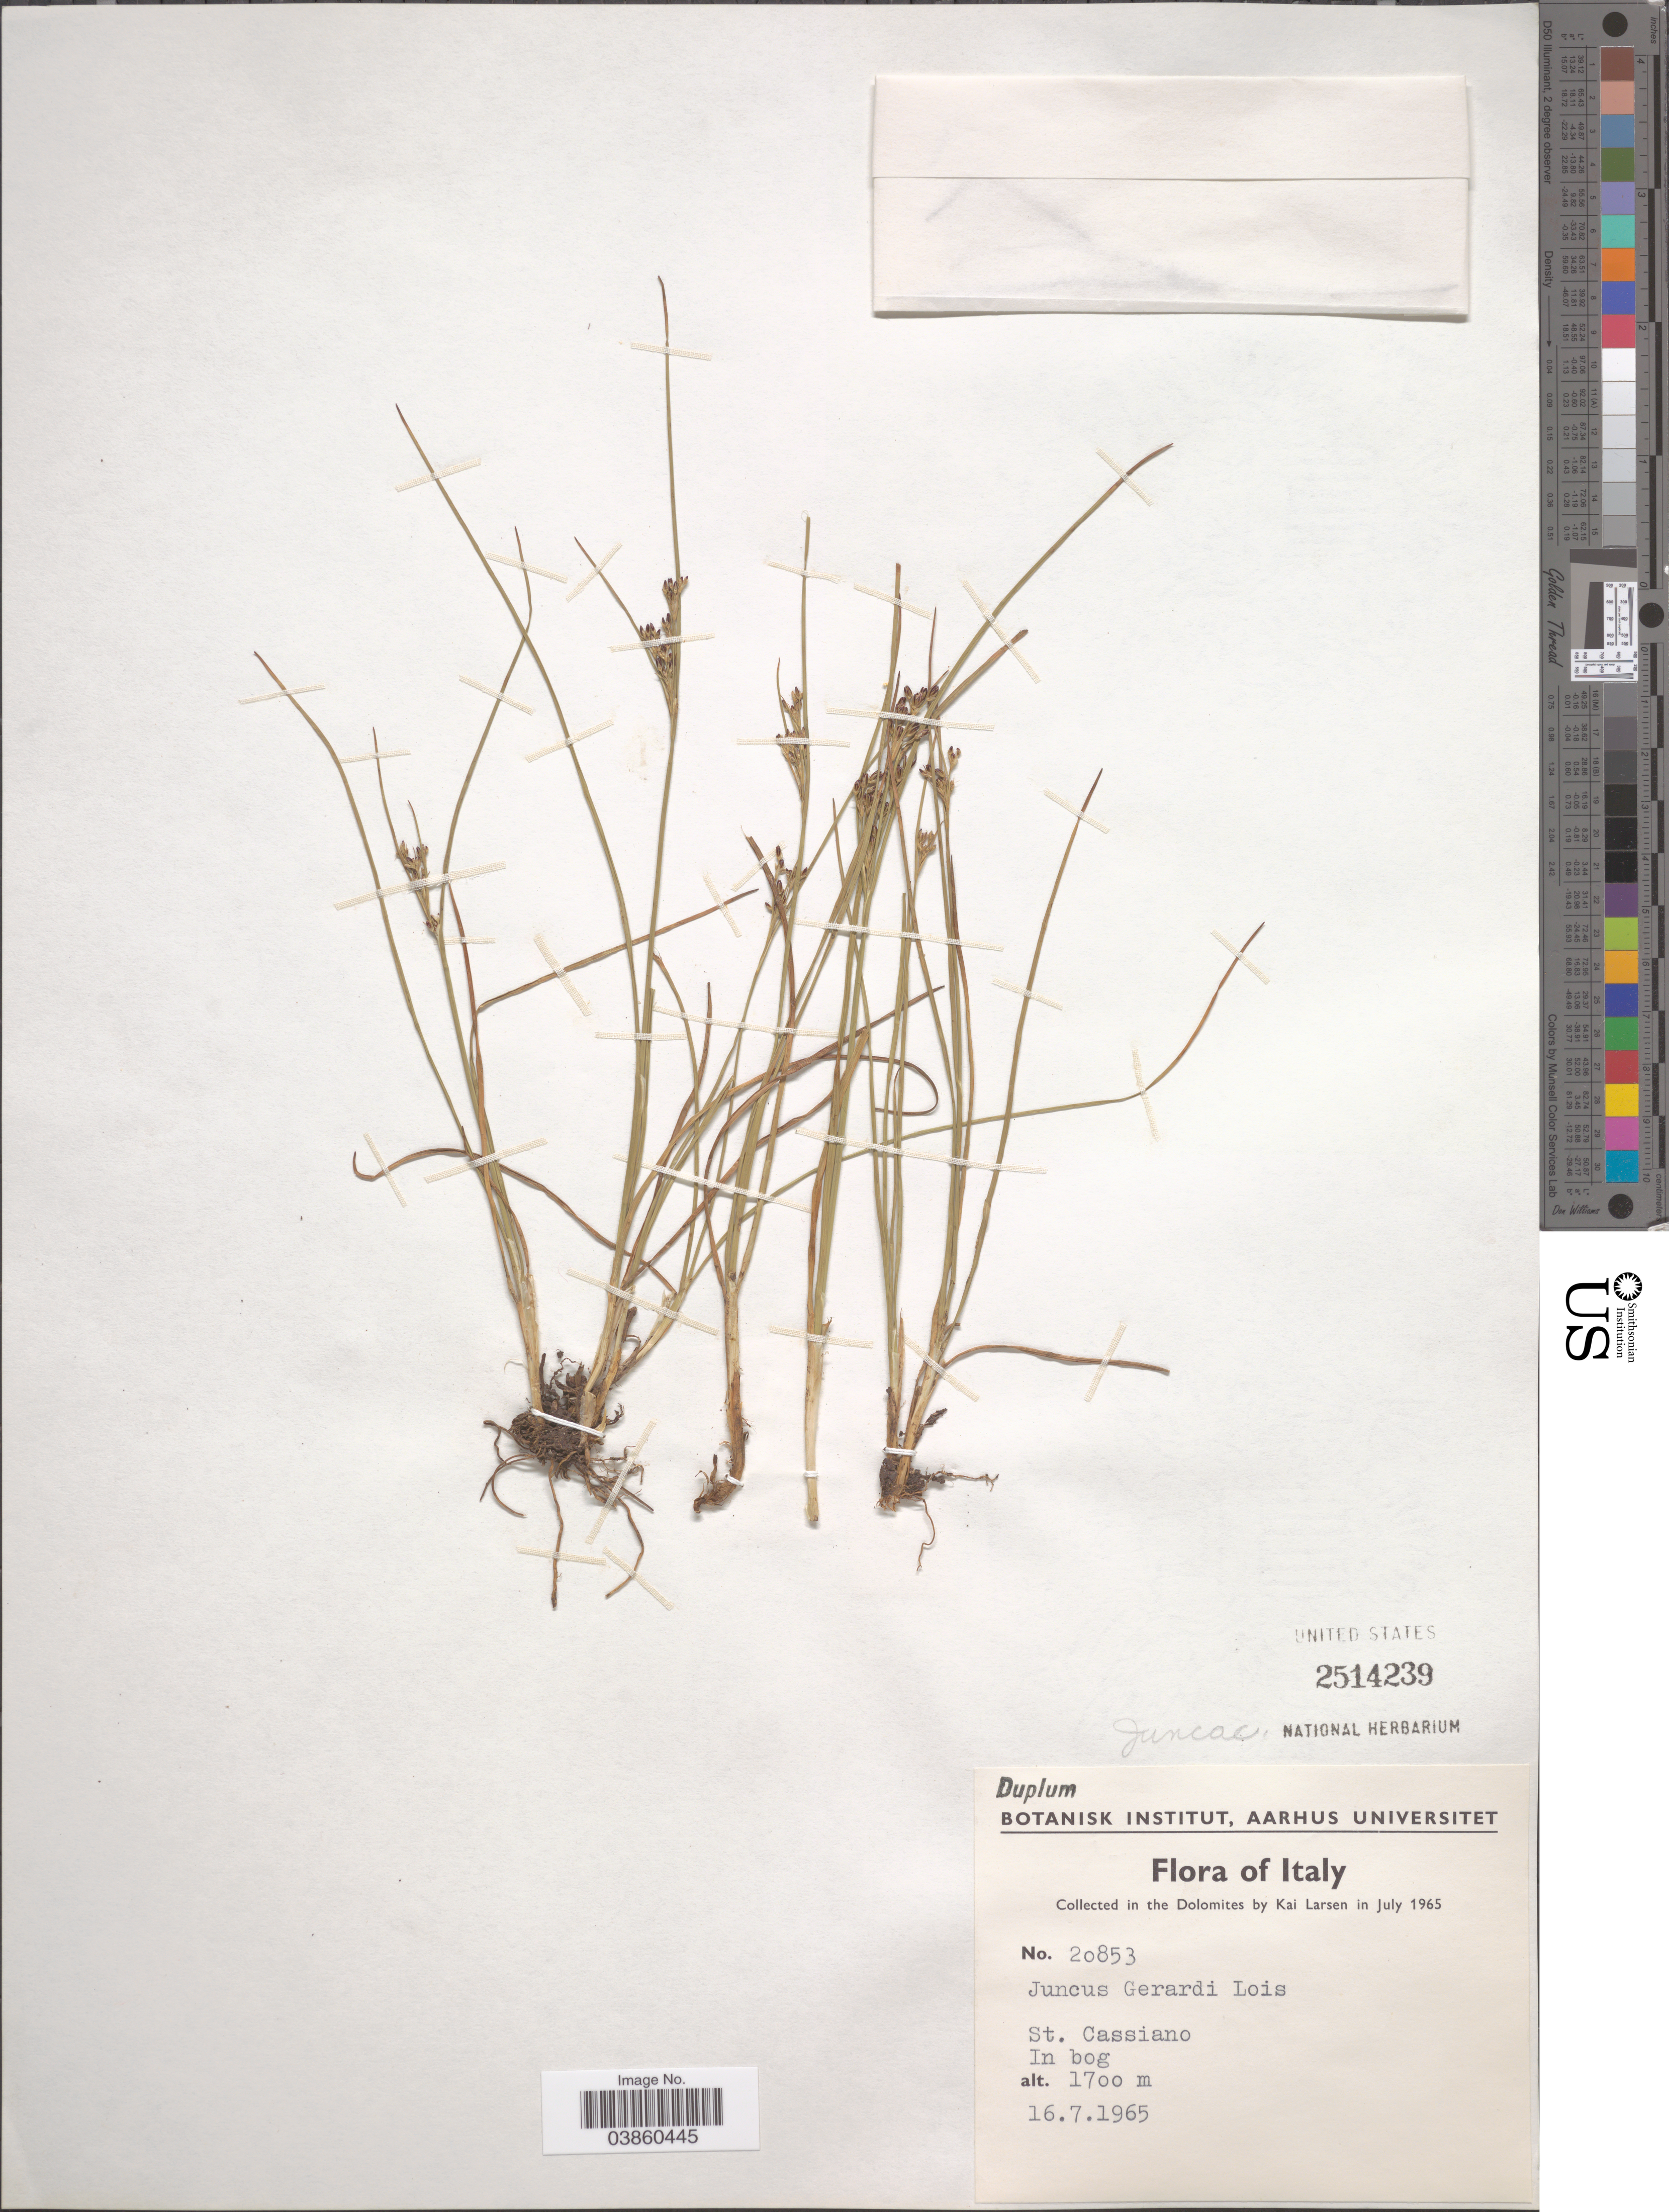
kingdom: Plantae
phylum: Tracheophyta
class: Liliopsida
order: Poales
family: Juncaceae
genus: Juncus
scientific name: Juncus gerardi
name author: Loisel.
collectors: K. Larsen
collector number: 20853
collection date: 1965-07-16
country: Italy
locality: St. Cassiano. In bog.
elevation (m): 1700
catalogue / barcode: US 2514239